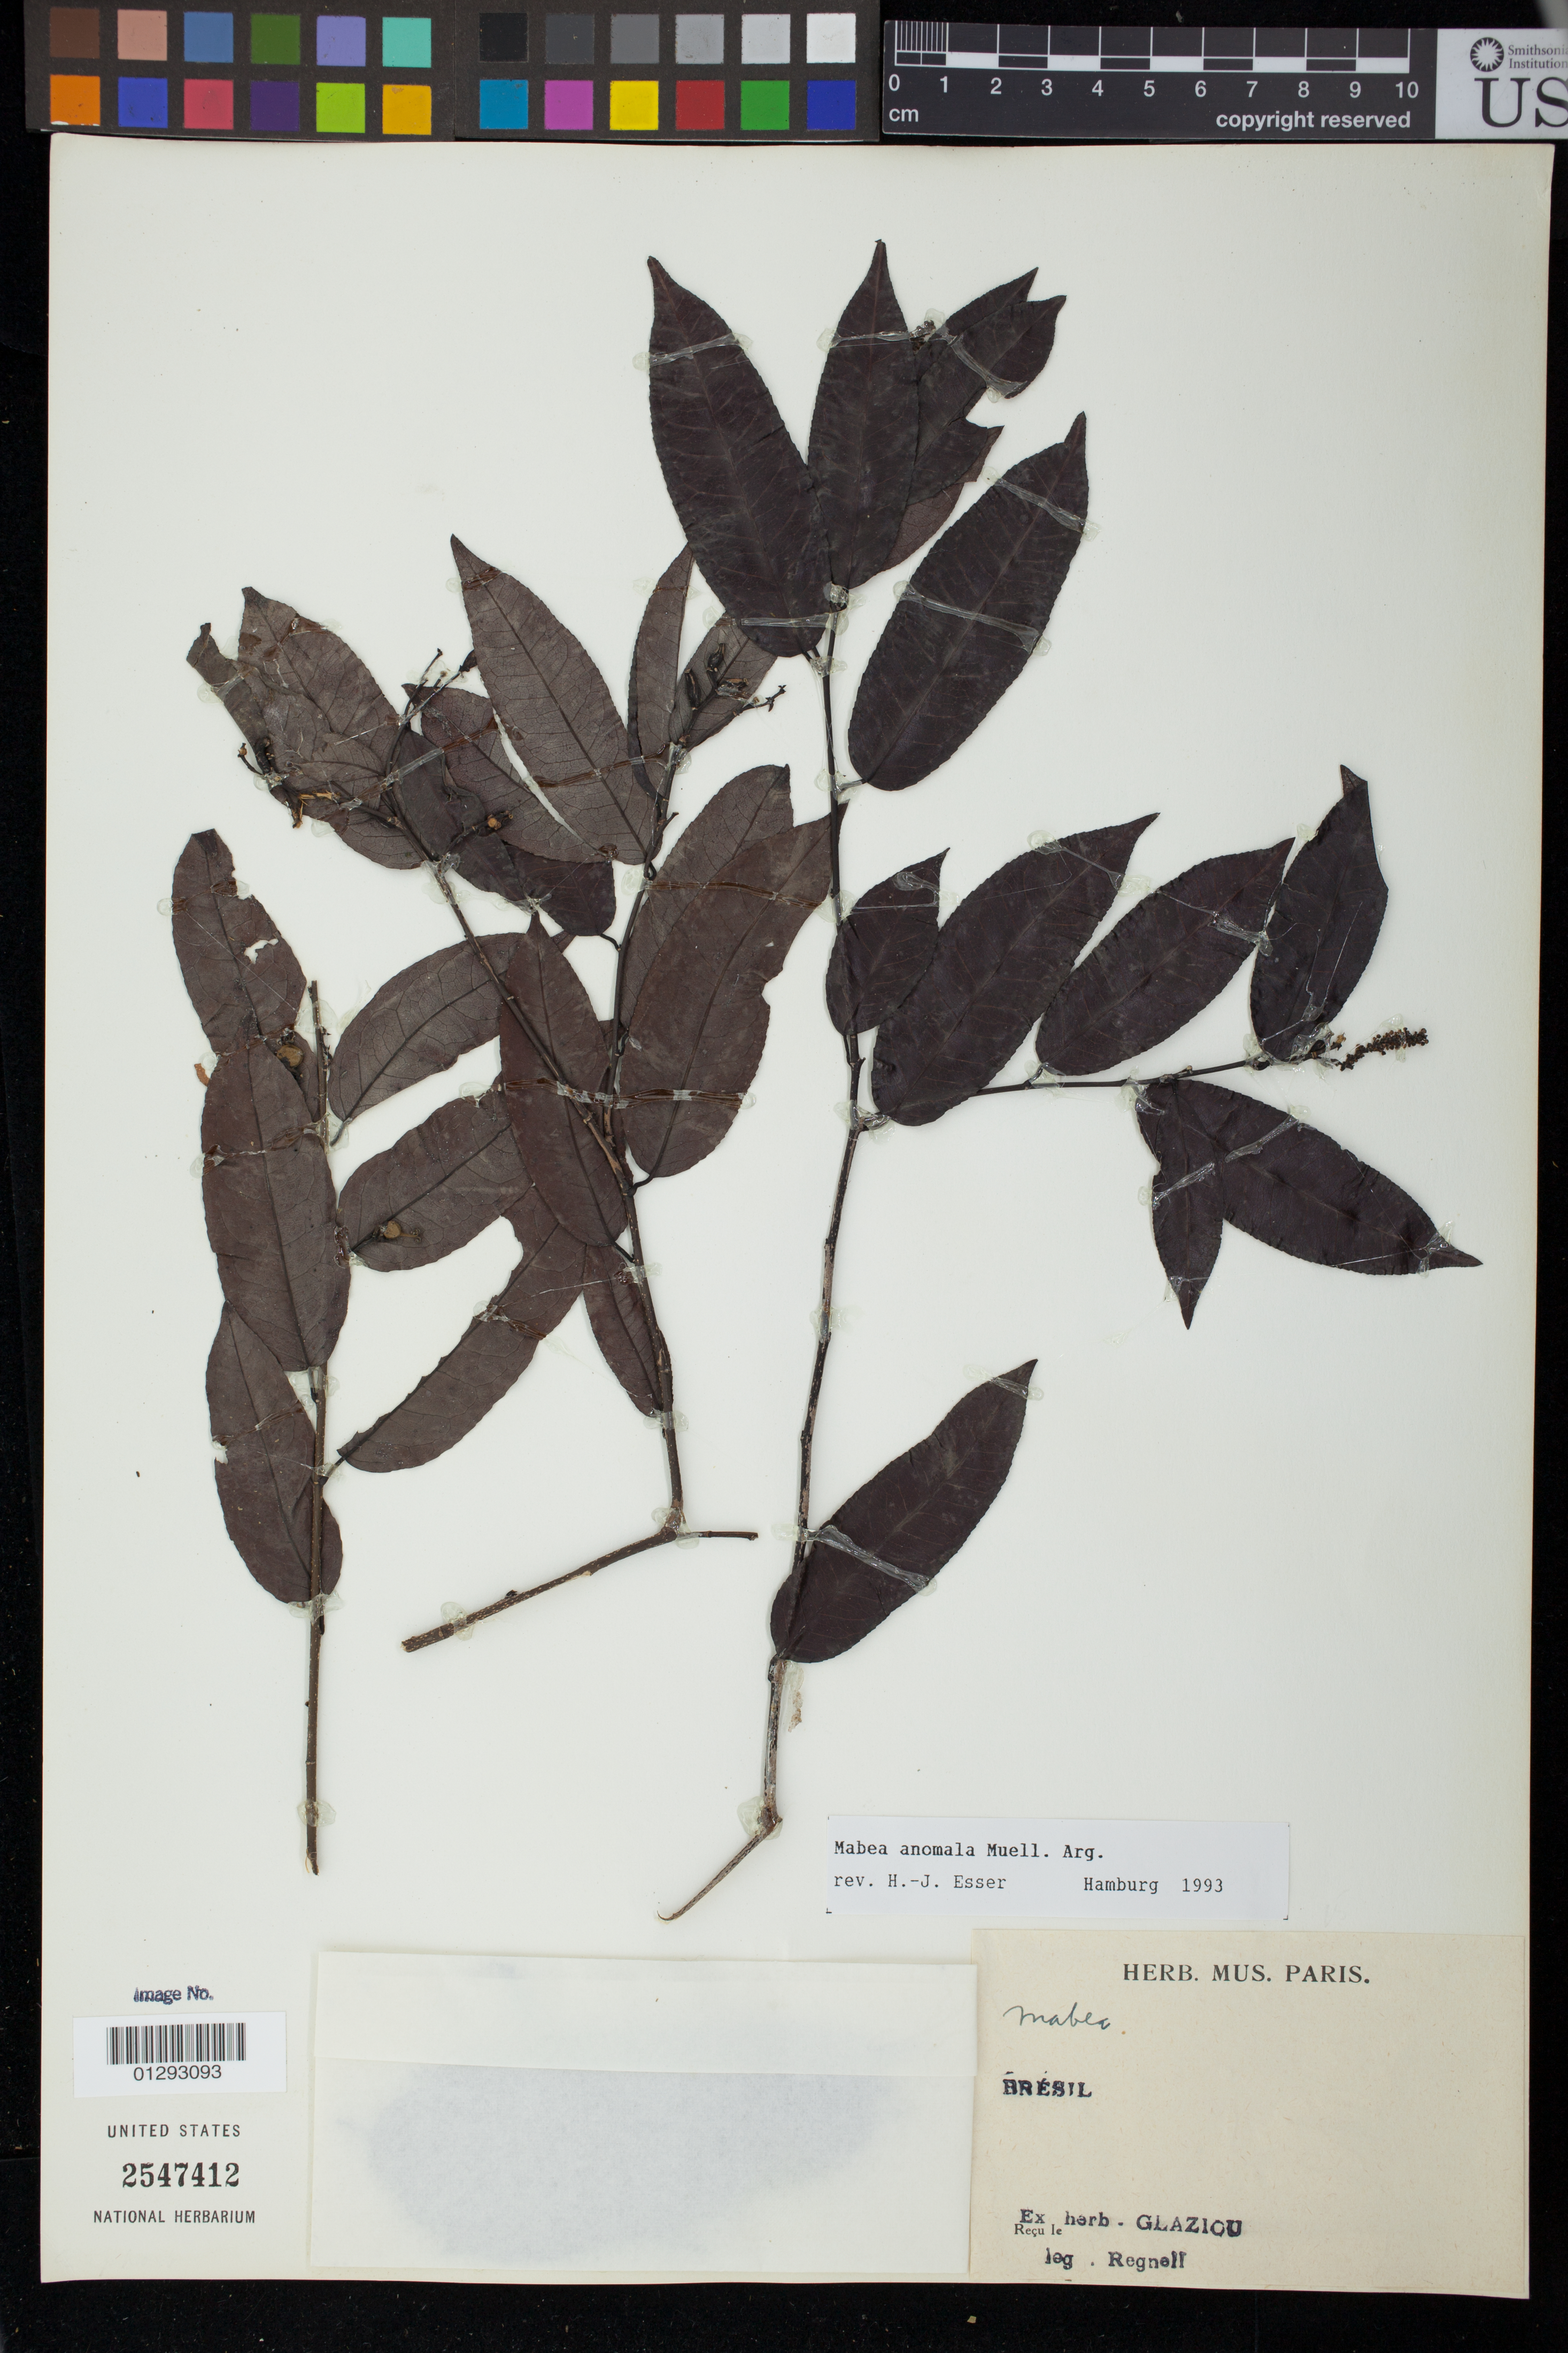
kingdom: Plantae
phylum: Tracheophyta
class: Magnoliopsida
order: Malpighiales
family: Euphorbiaceae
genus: Mabea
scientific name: Mabea anomala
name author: Müll. Arg.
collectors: -- Regnell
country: Brazil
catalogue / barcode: US 2547412